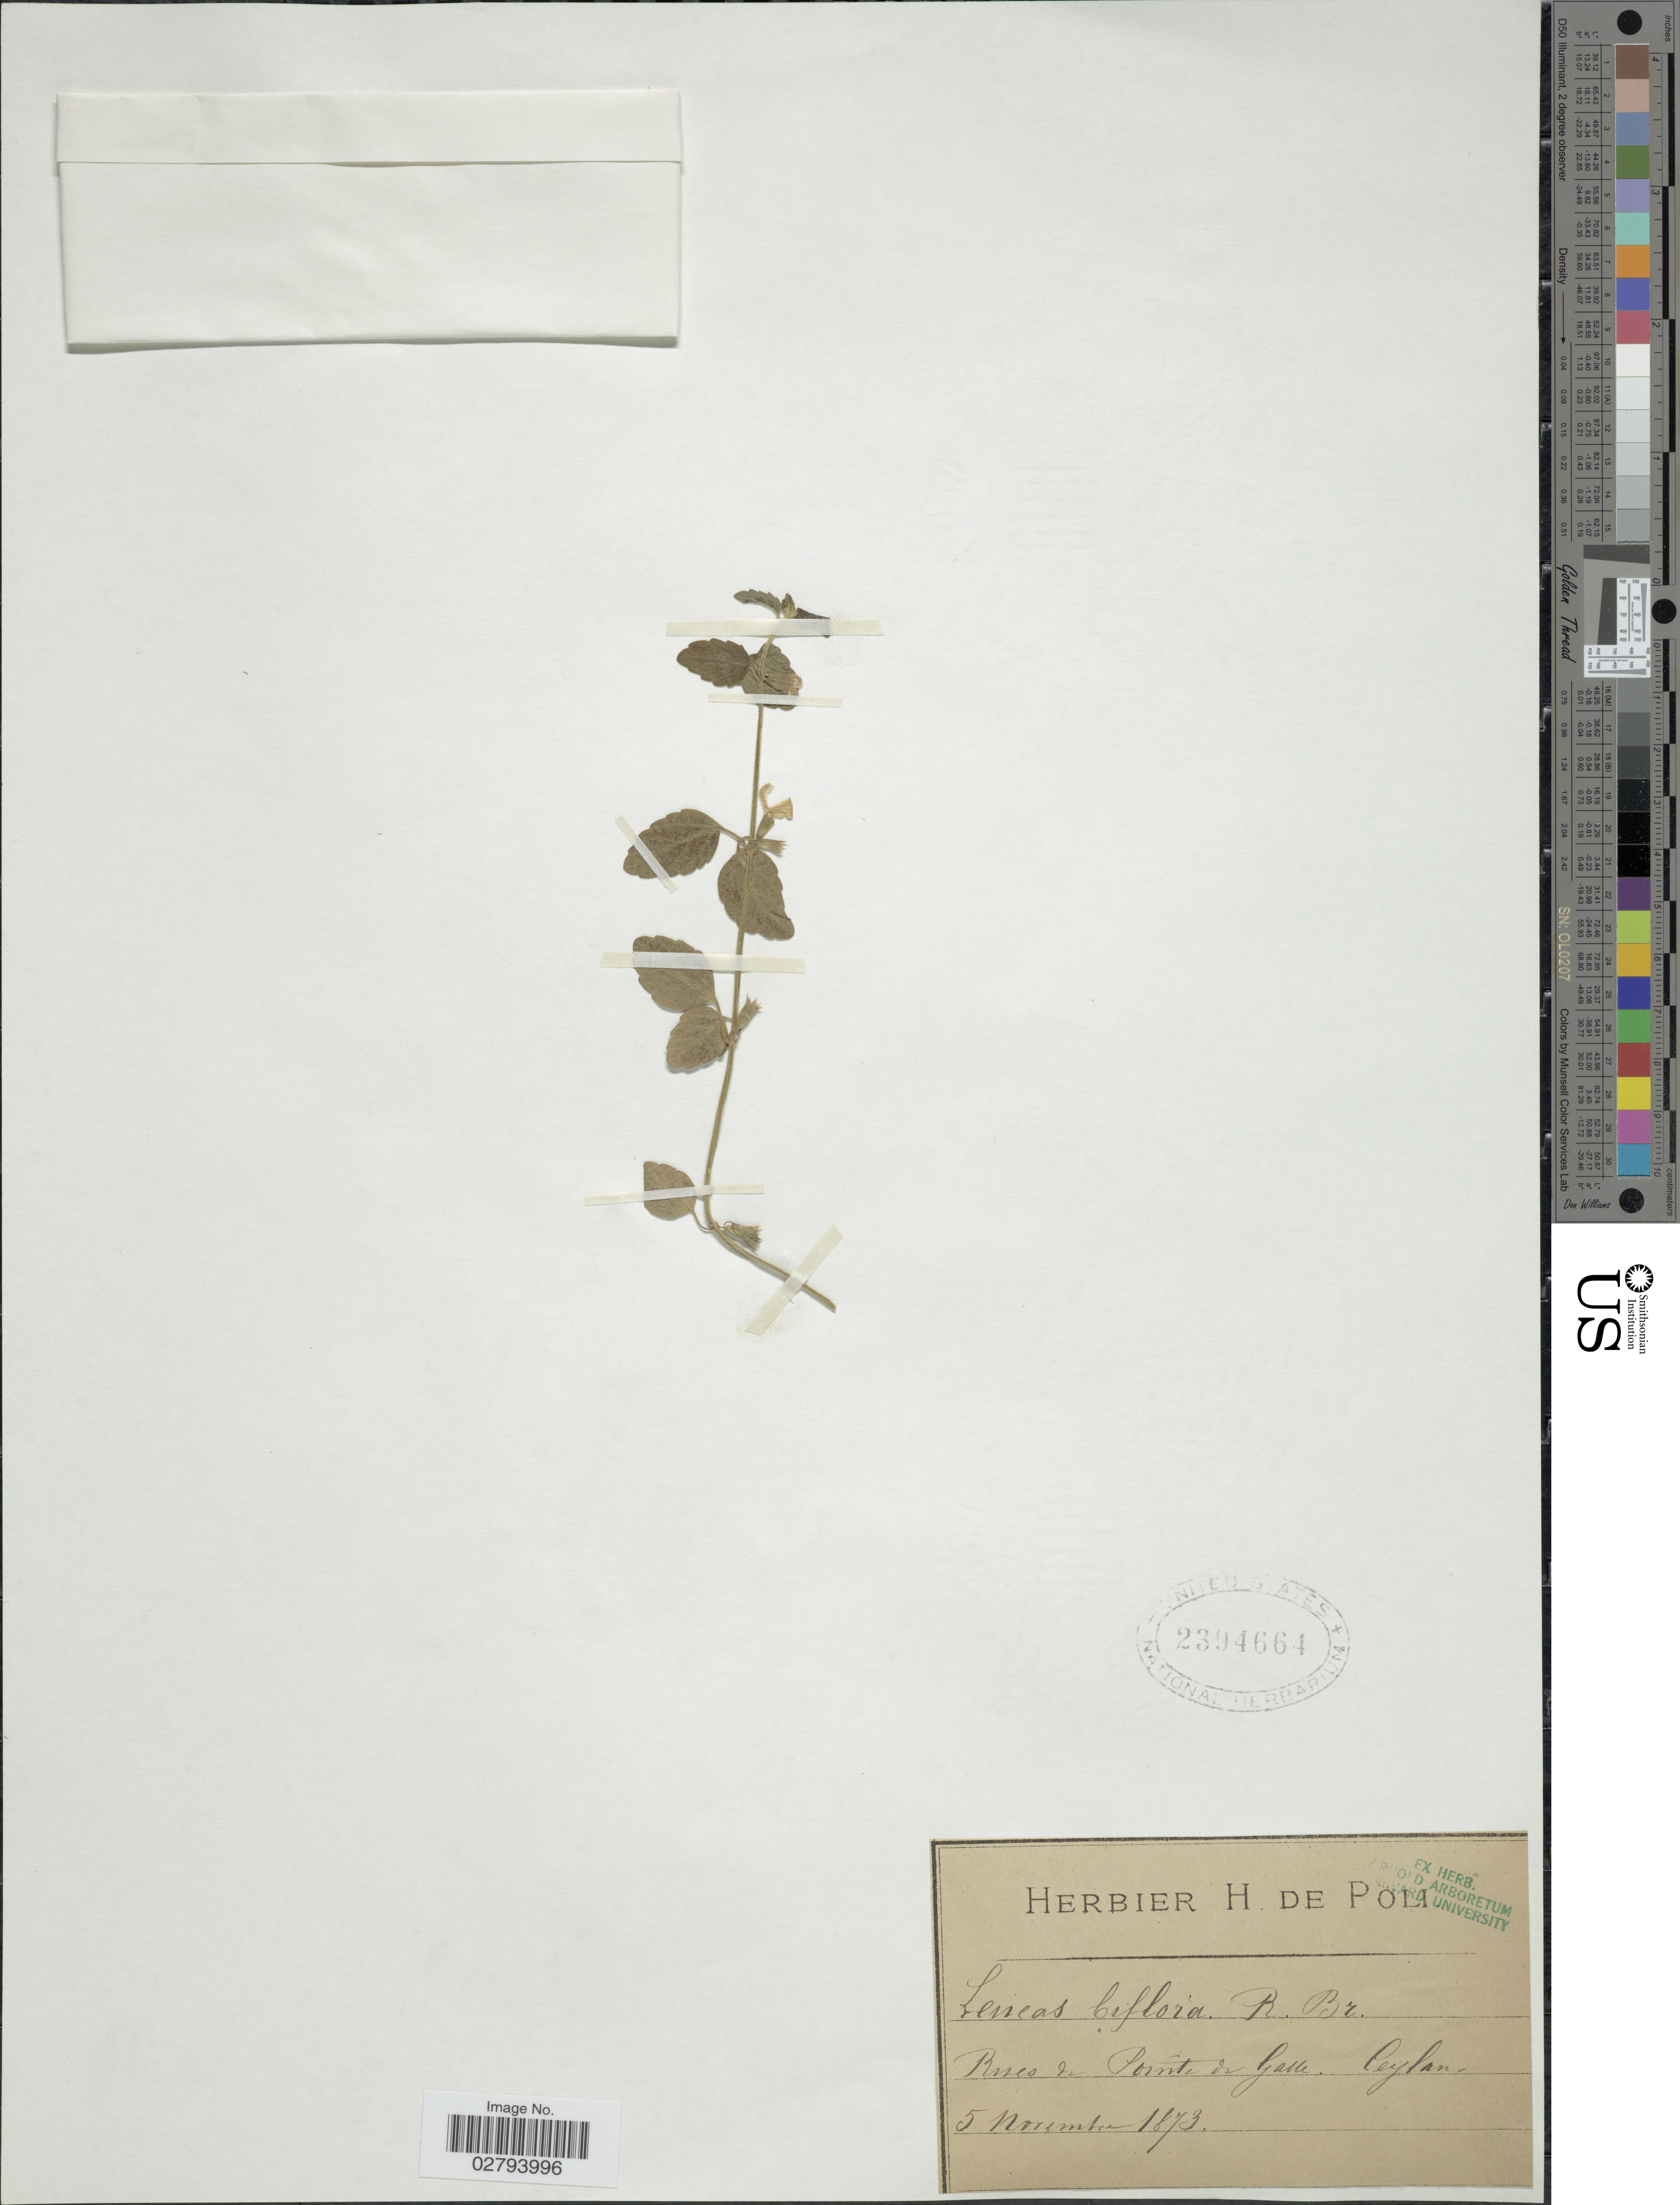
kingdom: Plantae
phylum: Tracheophyta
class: Magnoliopsida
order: Lamiales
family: Lamiaceae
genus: Leucas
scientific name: Leucas biflora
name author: (Vahl) Sm.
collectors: ex herb. H. De Poli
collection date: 1873-11-05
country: Sri Lanka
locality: Rues de Pointe de Gasse, Ceylon.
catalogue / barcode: US 2394664